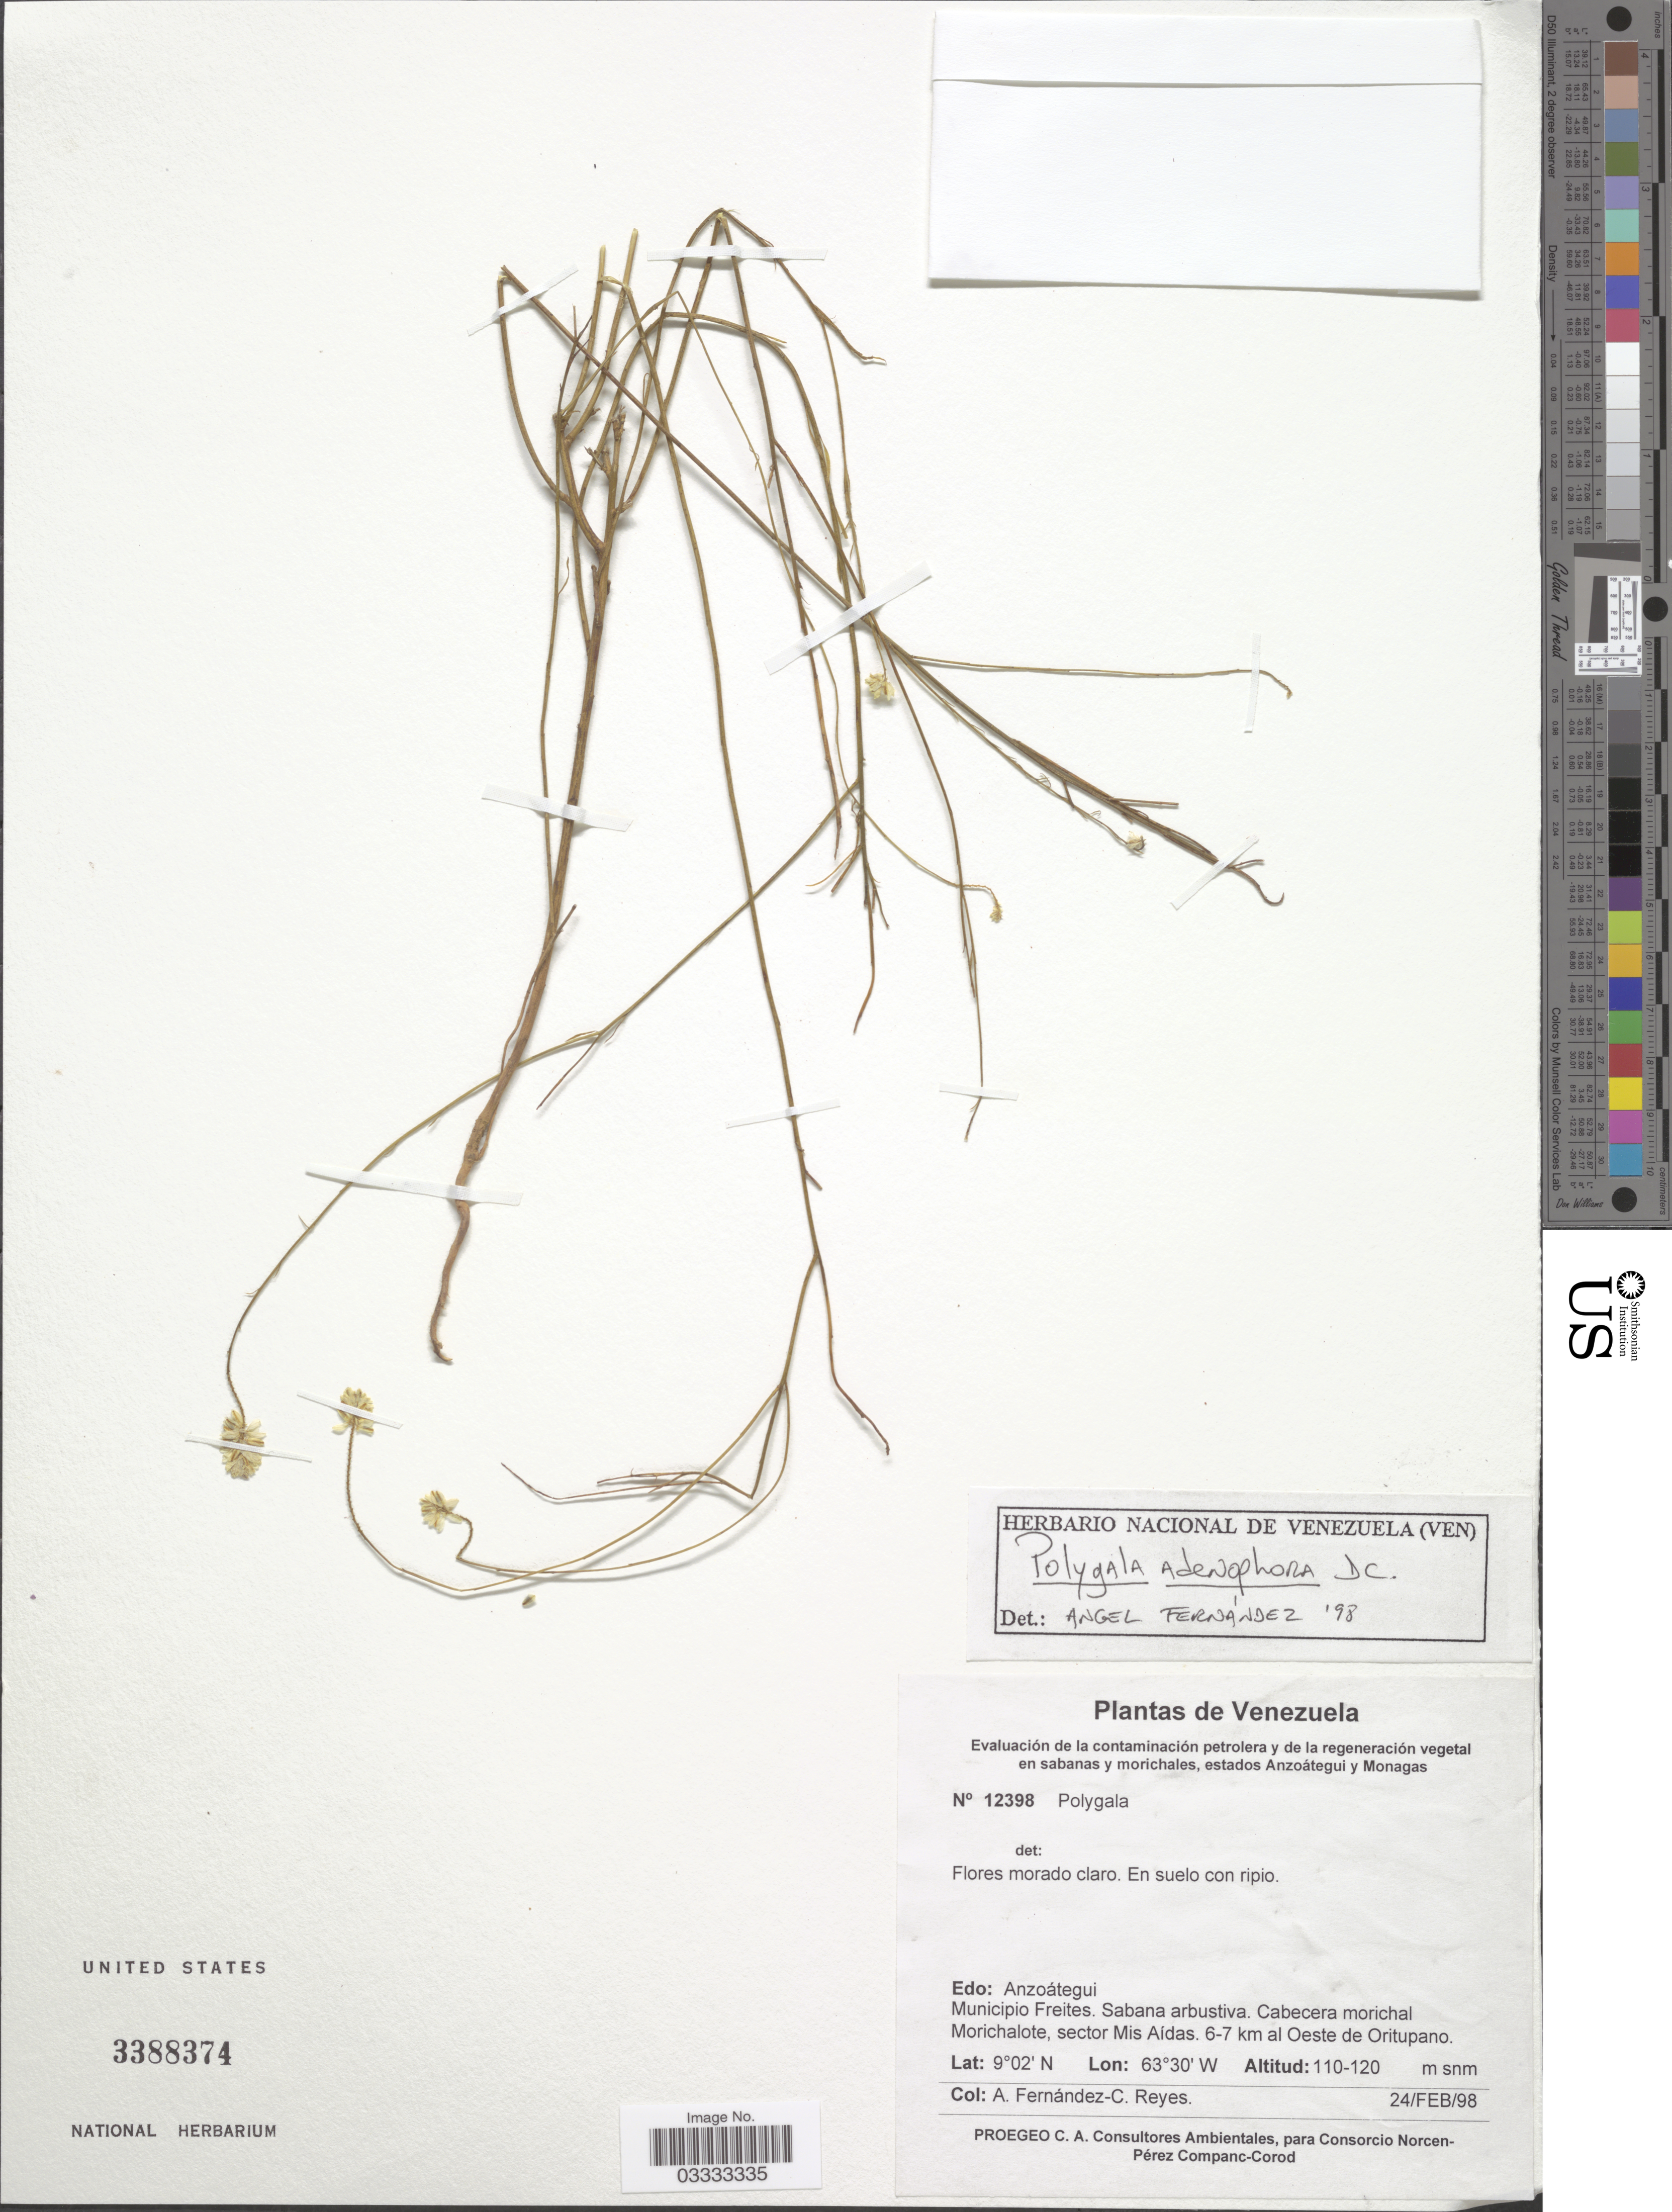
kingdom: Plantae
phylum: Tracheophyta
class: Magnoliopsida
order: Fabales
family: Polygalaceae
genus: Polygala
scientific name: Polygala adenophora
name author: DC.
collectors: A. Fernández & C. Reyes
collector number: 12398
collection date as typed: Transcribed d/m/y: 24/2/98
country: Venezuela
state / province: Anzoategui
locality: Municipio Freites. Sabana arbustiva. Cabecera morichal Morichalote, sector Mis Aídas. 6-7 km al Oeste de Oritupano.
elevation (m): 110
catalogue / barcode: US 3388374